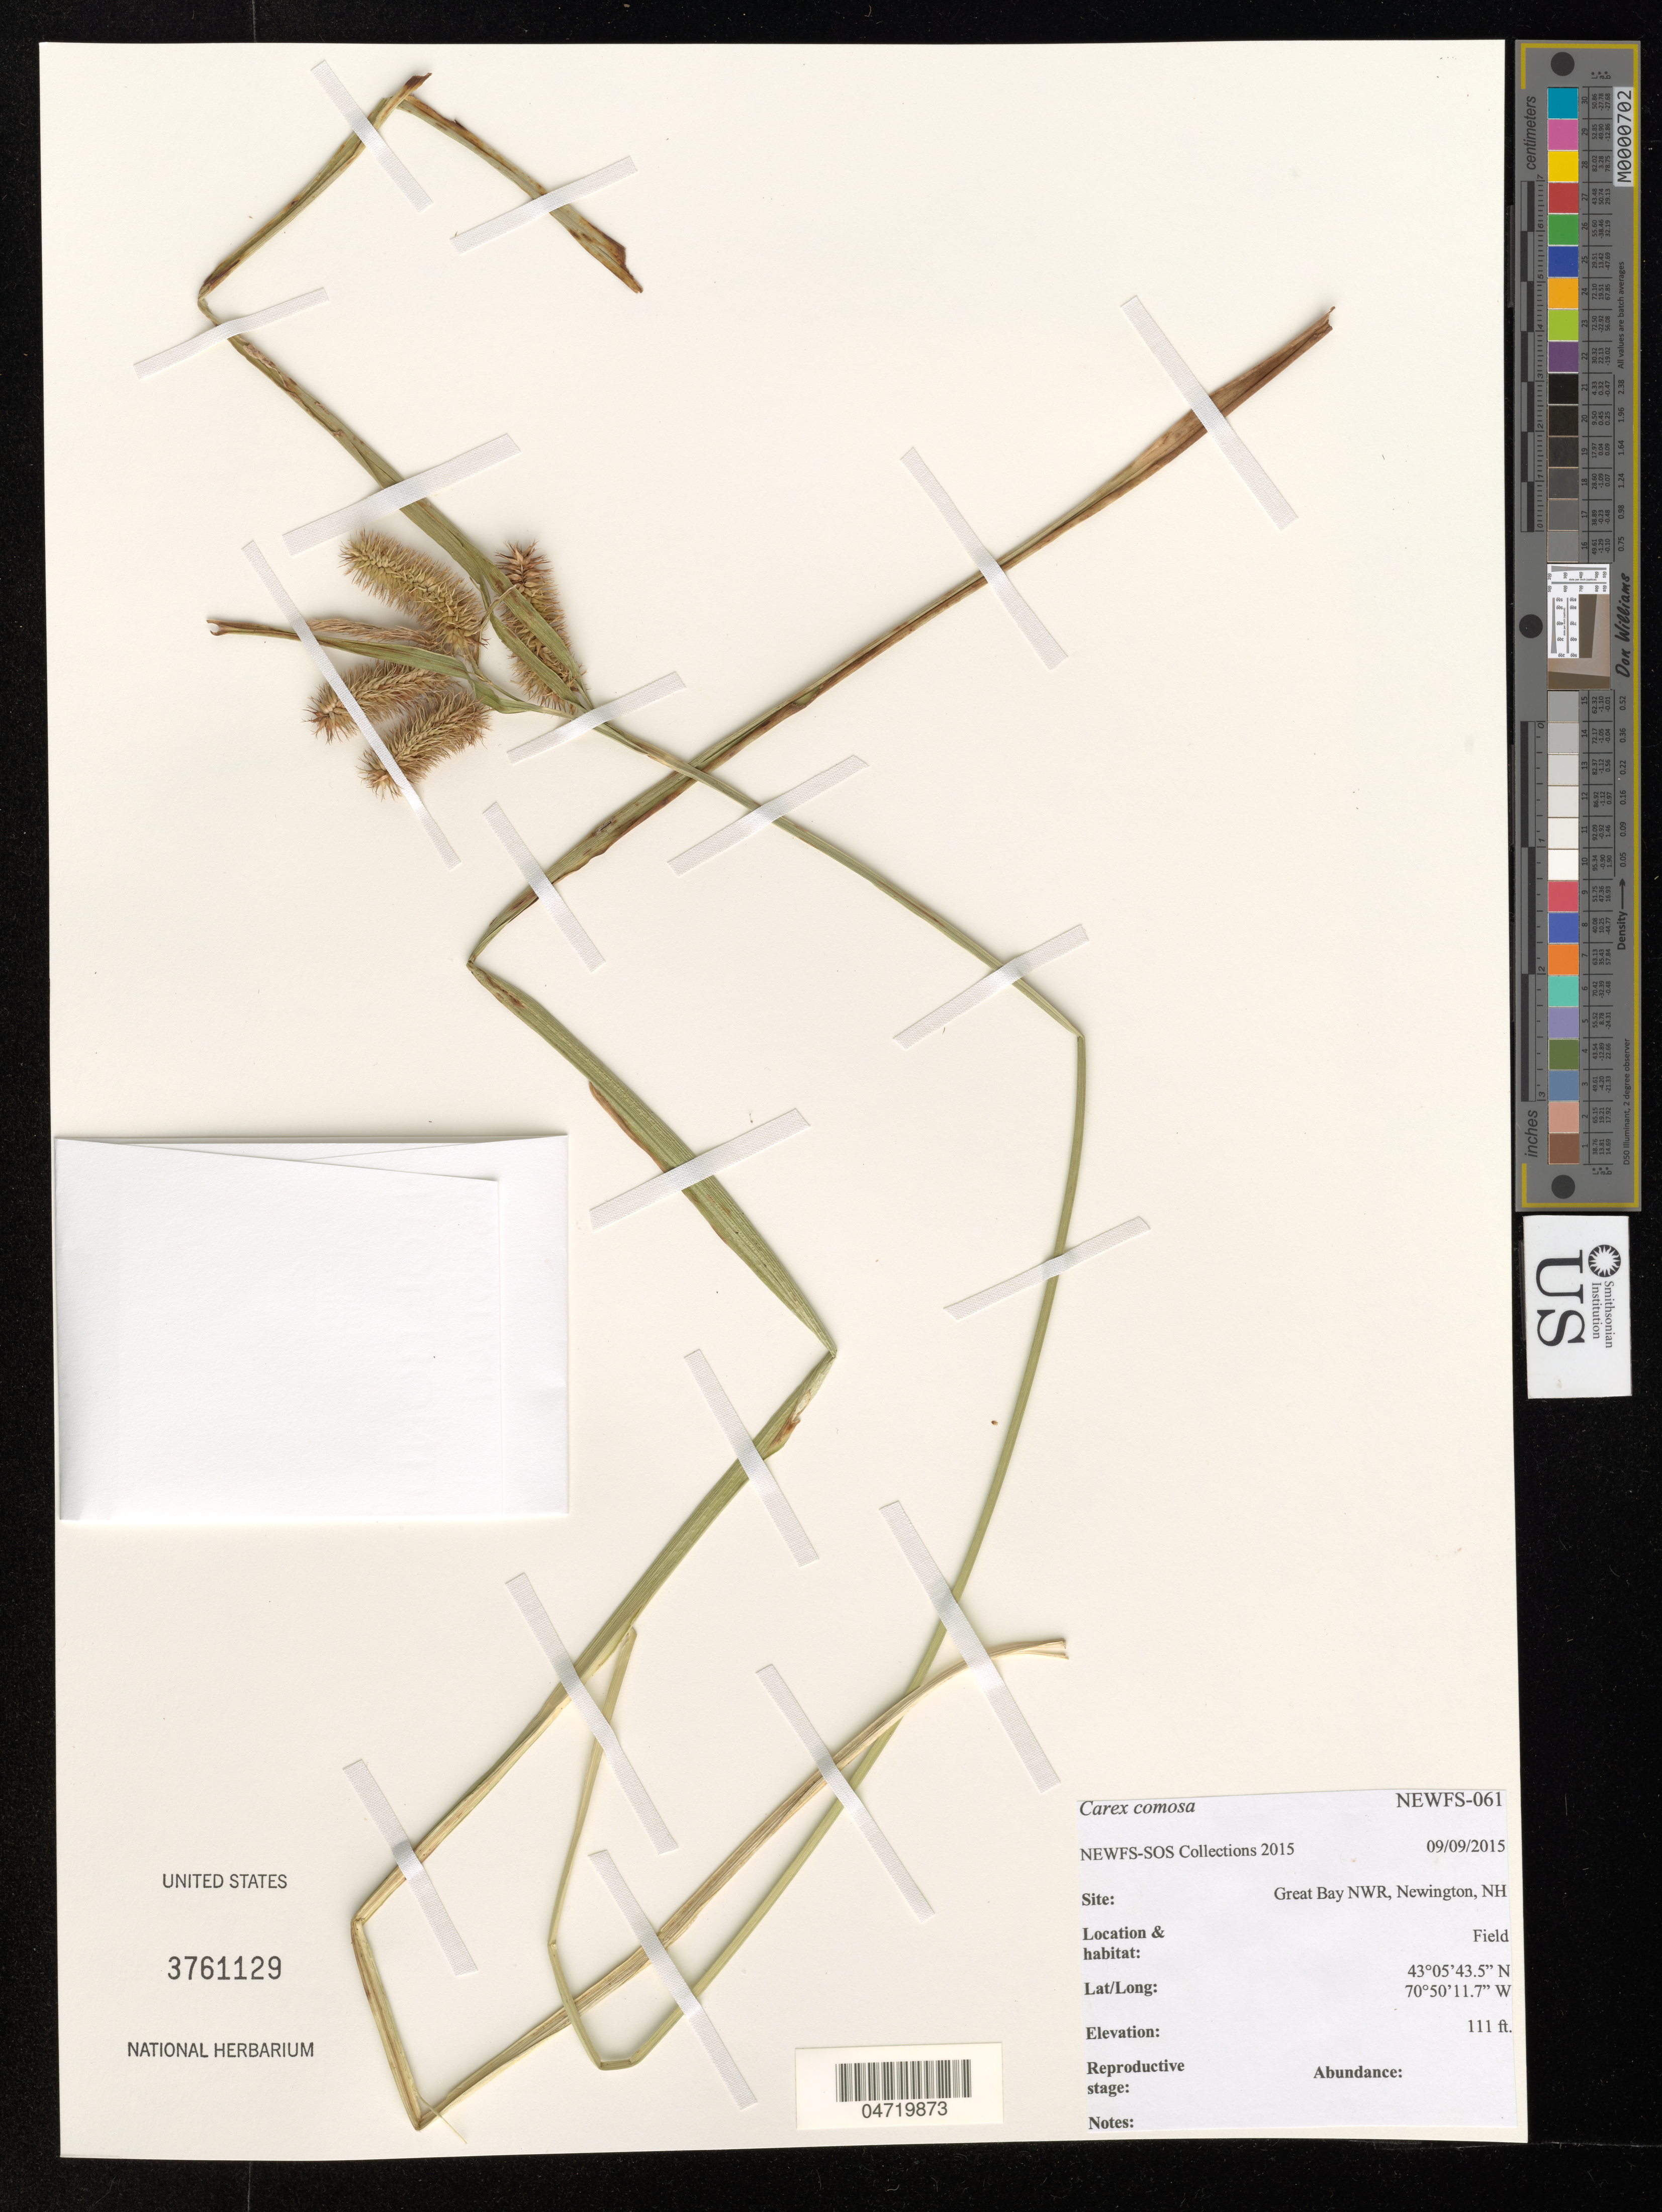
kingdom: Plantae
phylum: Tracheophyta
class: Liliopsida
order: Poales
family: Cyperaceae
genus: Carex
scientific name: Carex comosa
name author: Boott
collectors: NEWFS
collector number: NEWFS-061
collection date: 2015-09-09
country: United States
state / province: New Hampshire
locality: Great Bay NWR, Newington.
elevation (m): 34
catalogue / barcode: US 3761129